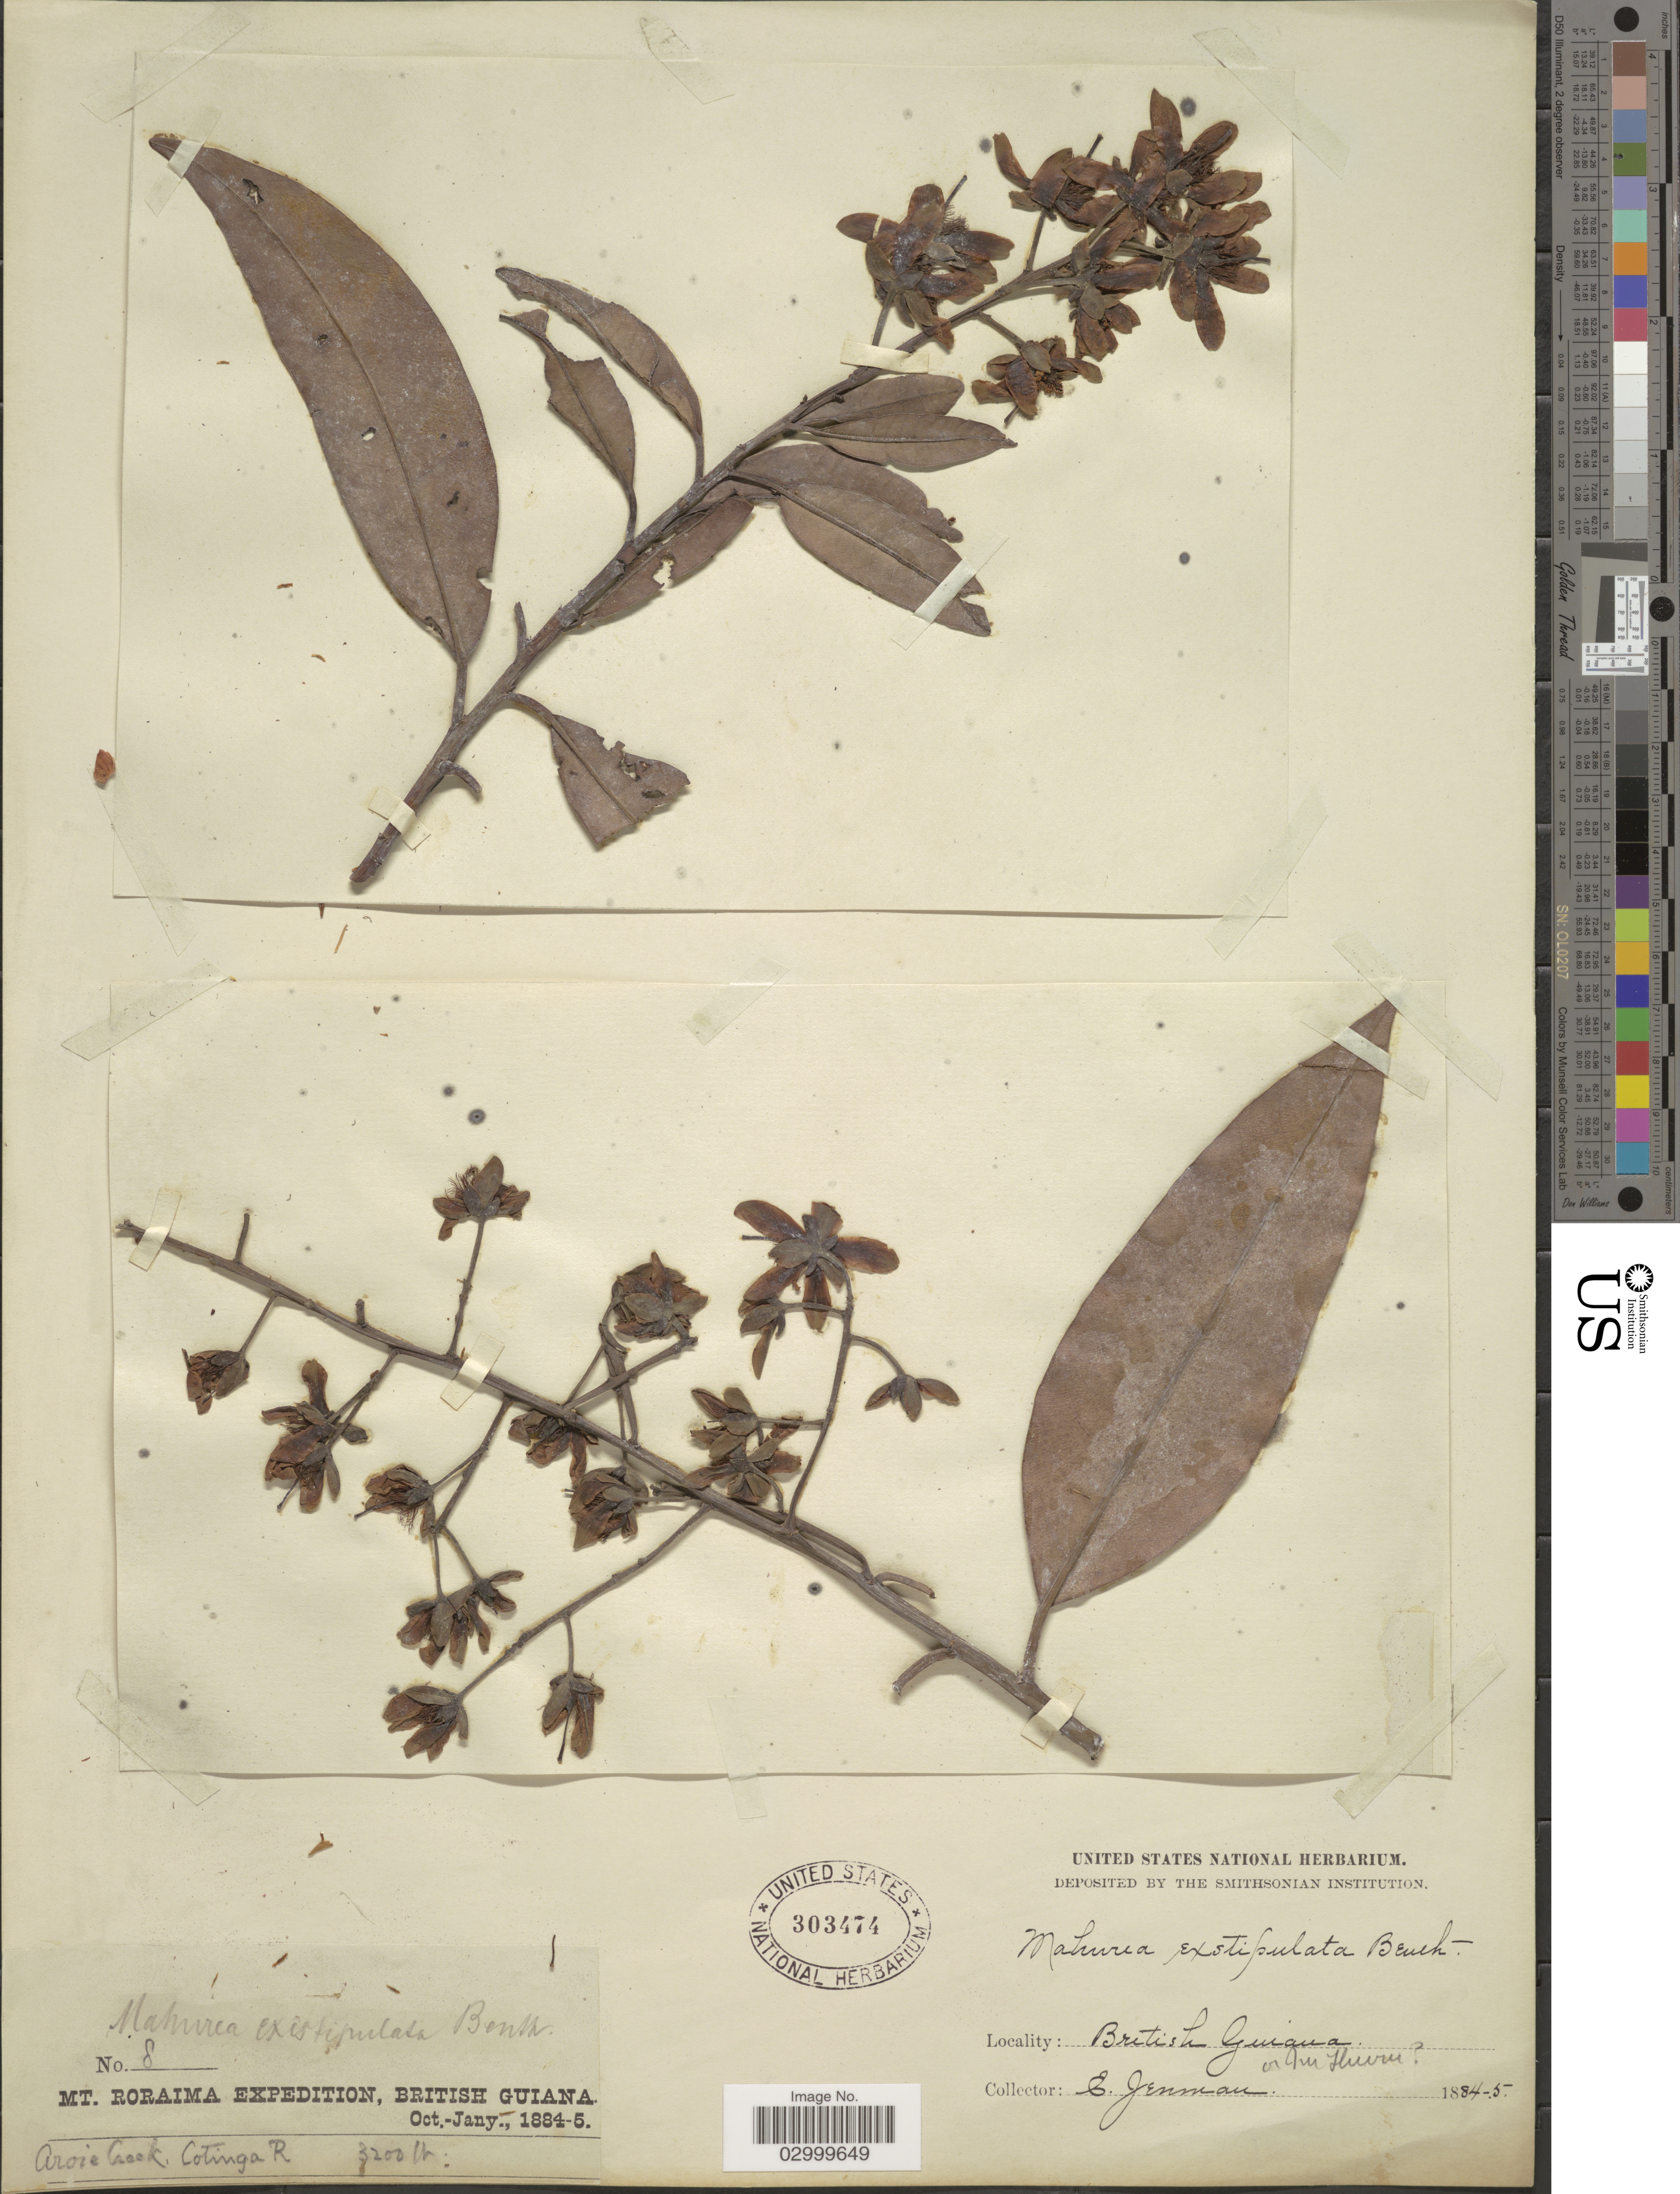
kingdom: Plantae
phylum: Tracheophyta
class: Magnoliopsida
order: Malpighiales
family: Calophyllaceae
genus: Mahurea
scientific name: Mahurea exstipulata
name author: Benth.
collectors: E. Jenman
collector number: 8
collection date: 1884/1885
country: Guyana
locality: Mt. Roraima, British Guiana, Aroie Creek, Cotinga R.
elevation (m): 975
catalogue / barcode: US 303474